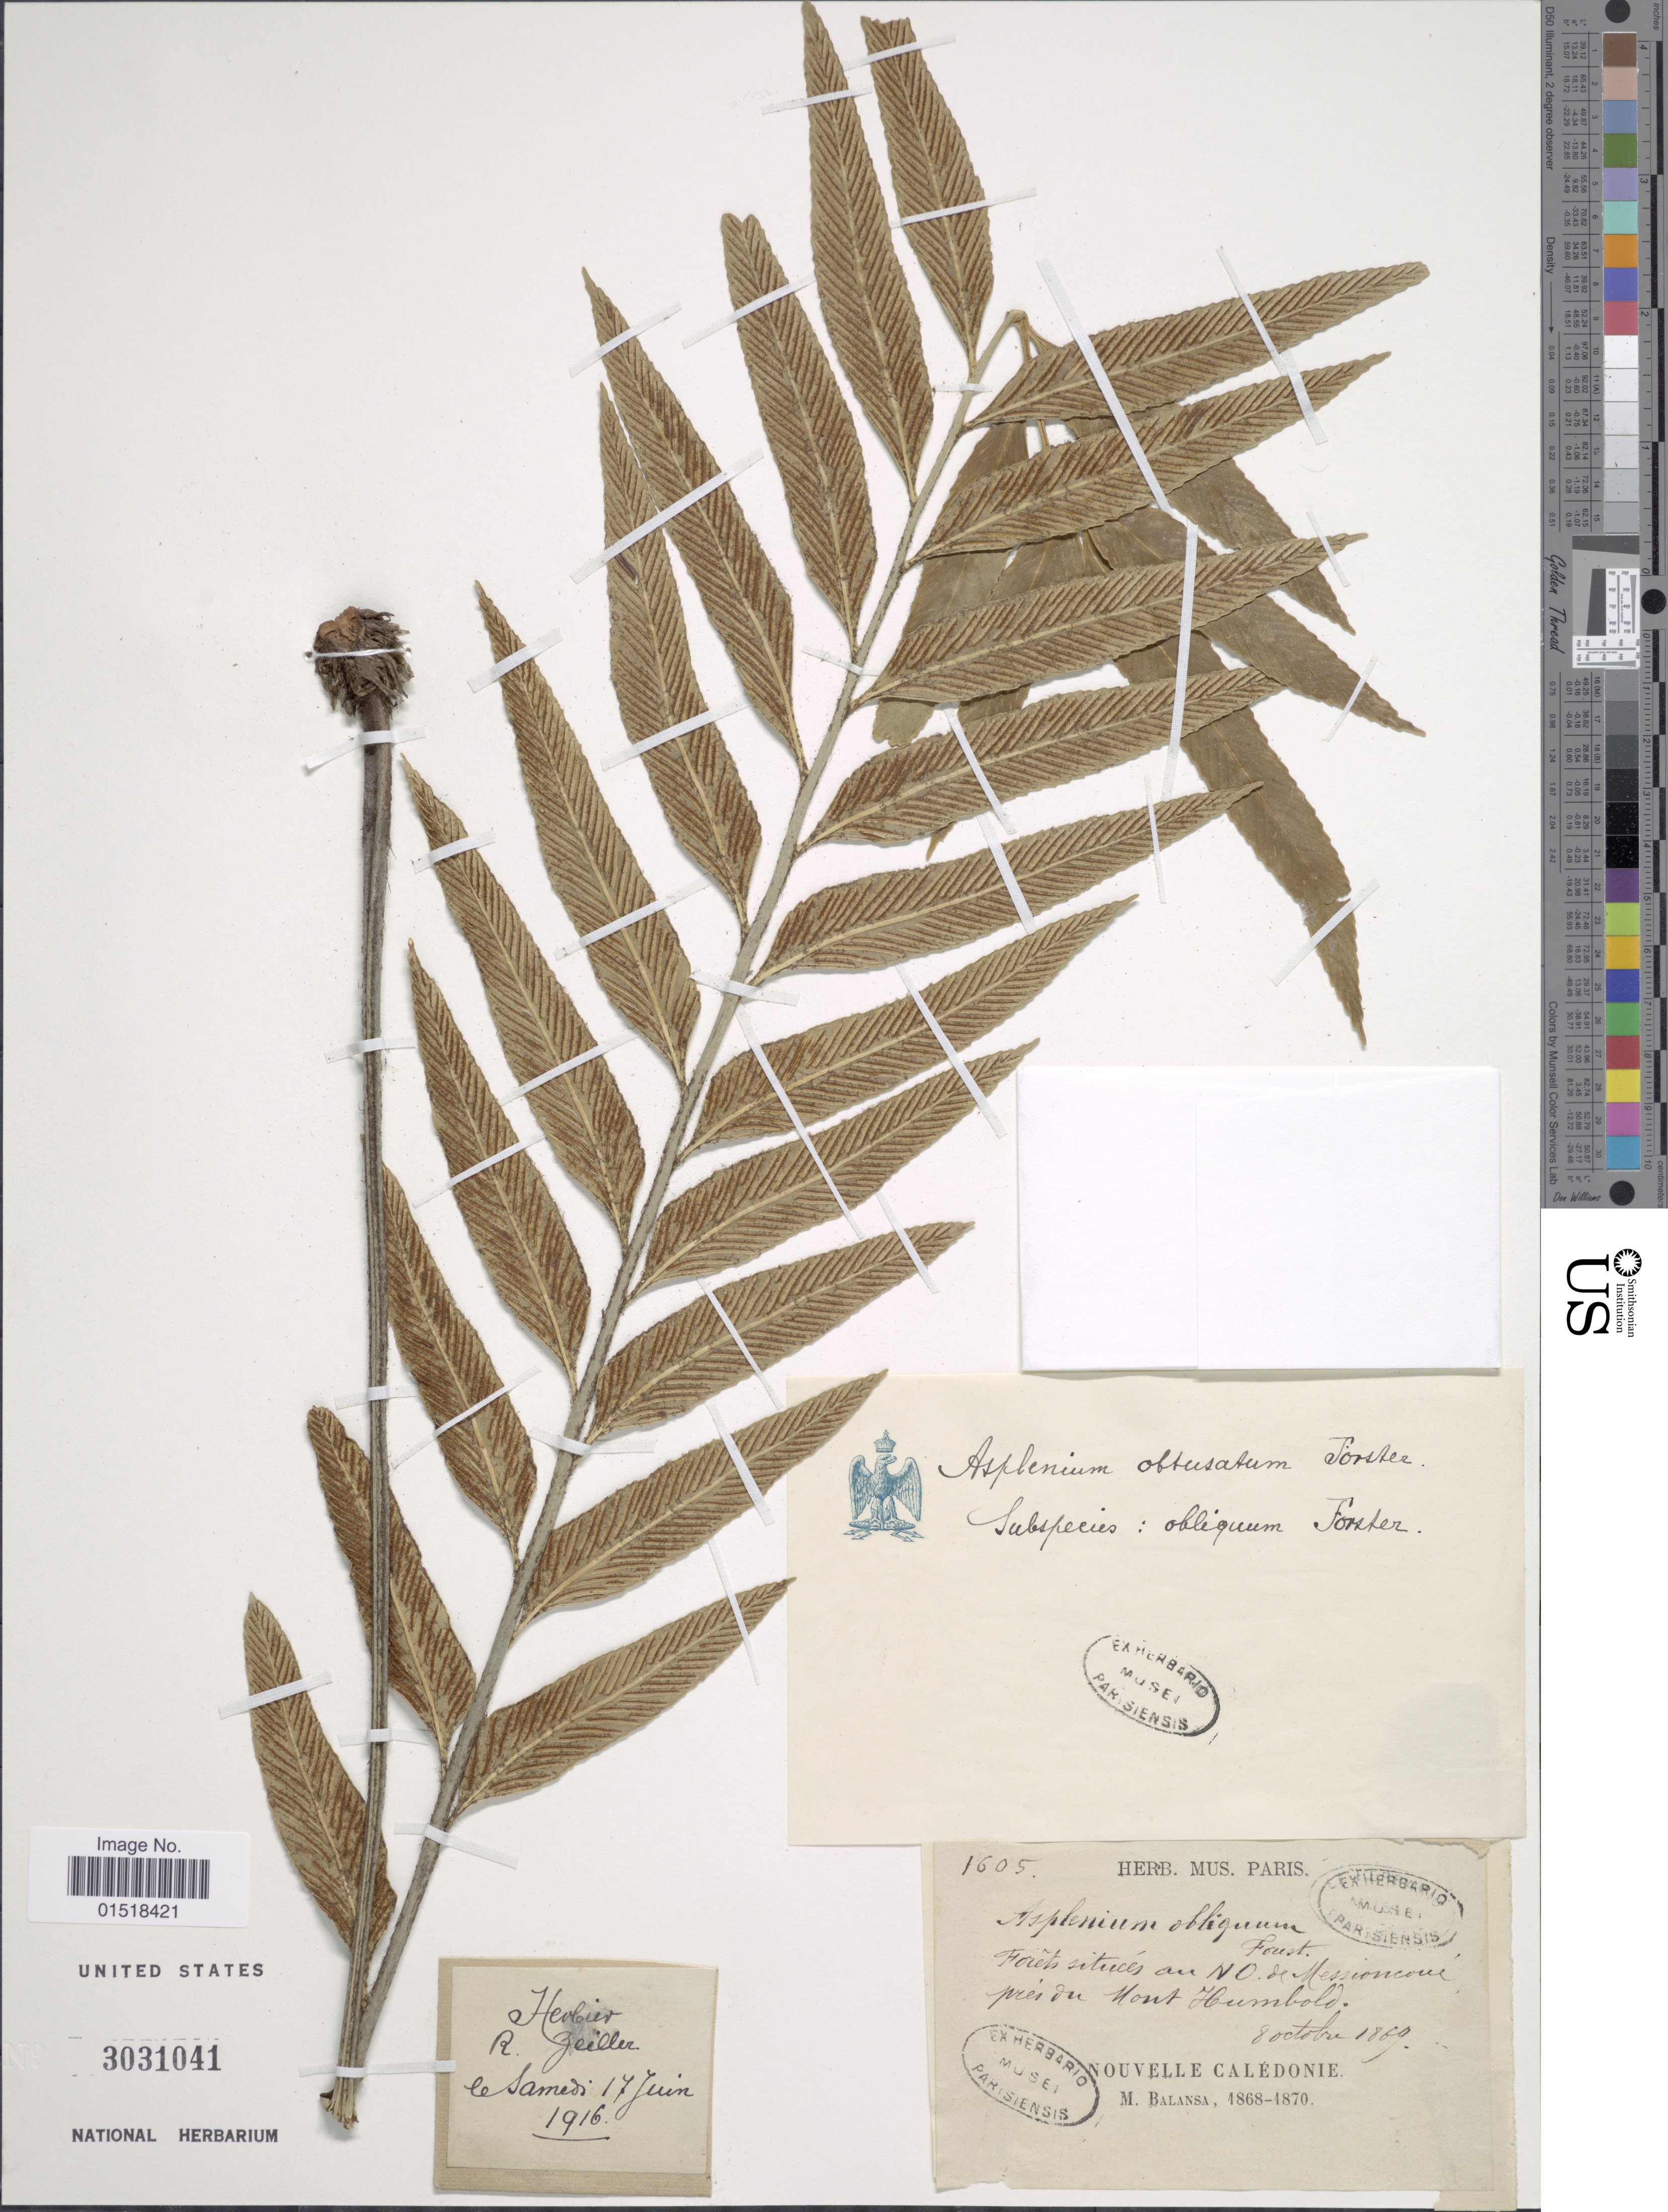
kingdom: Plantae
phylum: Tracheophyta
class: Polypodiopsida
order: Polypodiales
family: Aspleniaceae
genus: Asplenium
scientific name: Asplenium sp.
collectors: B. Balansa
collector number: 1605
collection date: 1869-10-08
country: New Caledonia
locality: Forêts situees au N.O. de Messioneone pres du Mont Humbold. [interpreted]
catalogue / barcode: US 3031041